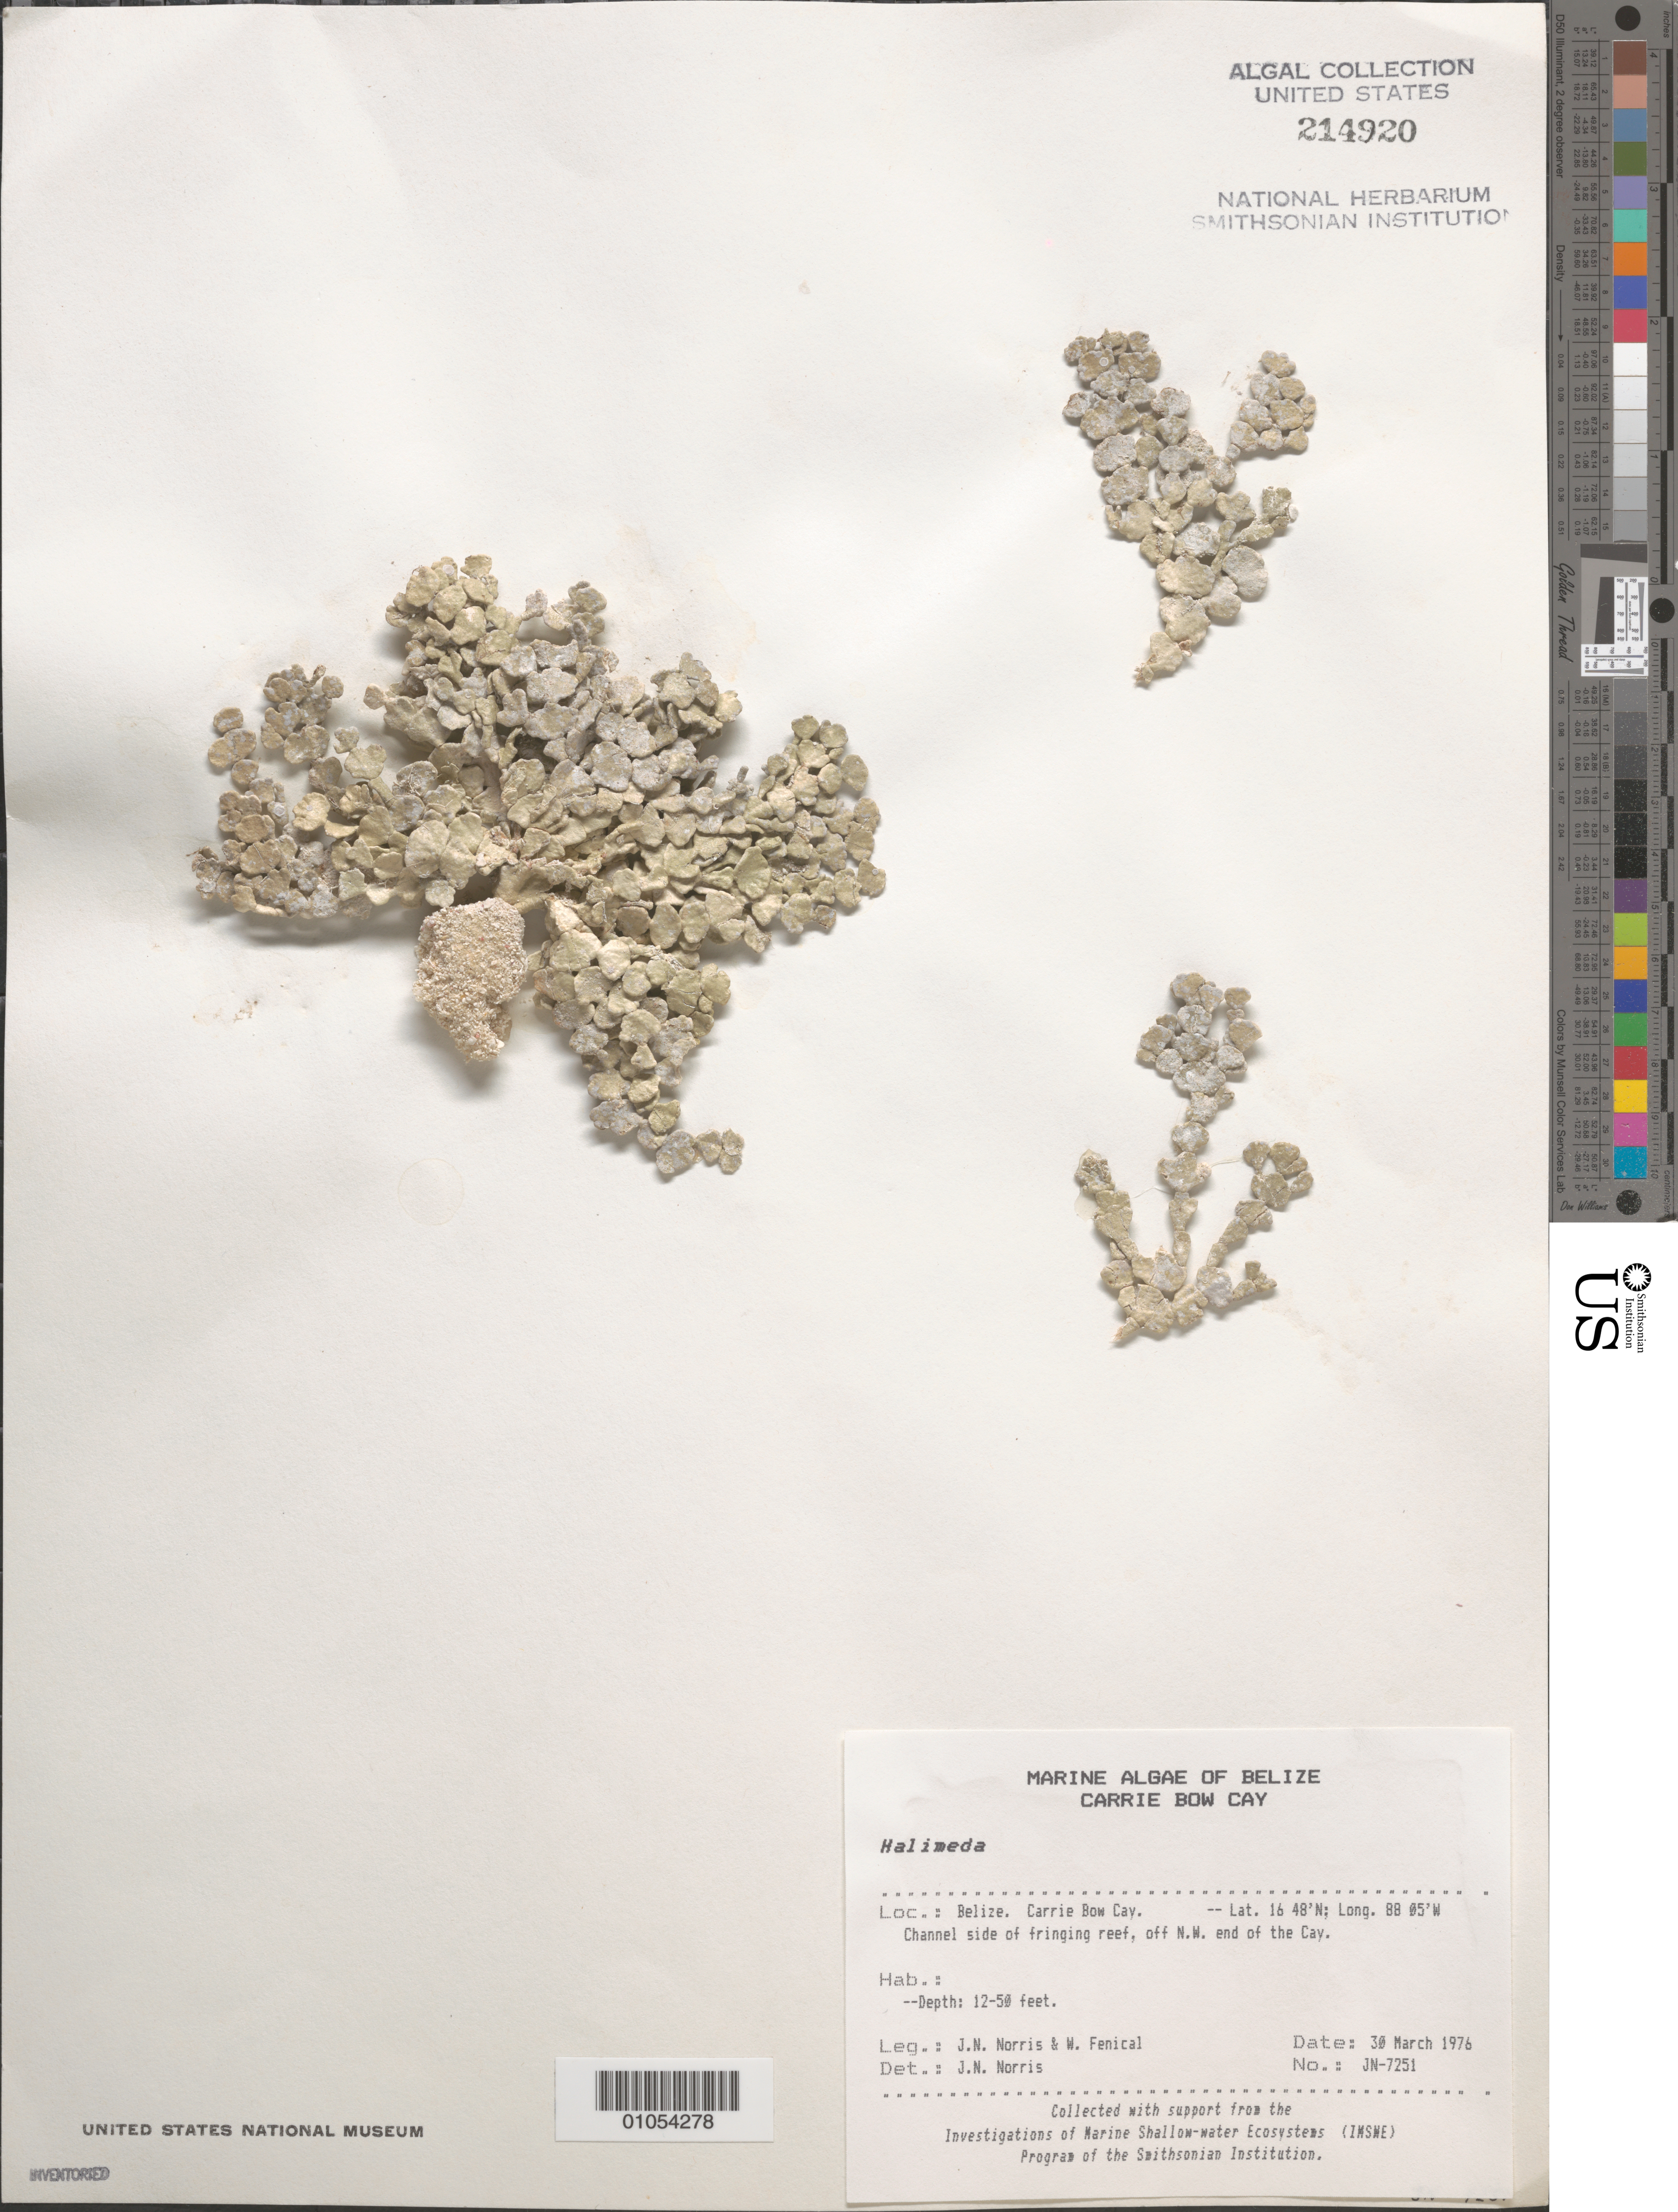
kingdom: Plantae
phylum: Chlorophyta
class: Ulvophyceae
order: Bryopsidales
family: Halimedaceae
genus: Halimeda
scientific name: Halimeda sp.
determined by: Norris, James N.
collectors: J. N. Norris & W. Fenical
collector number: JN-7251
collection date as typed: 30 Mar 1976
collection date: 1976-03-30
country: Belize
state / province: Stann Creek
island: Carrie Bow Cay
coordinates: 16 48'N, 88 05'W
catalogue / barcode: US 214920